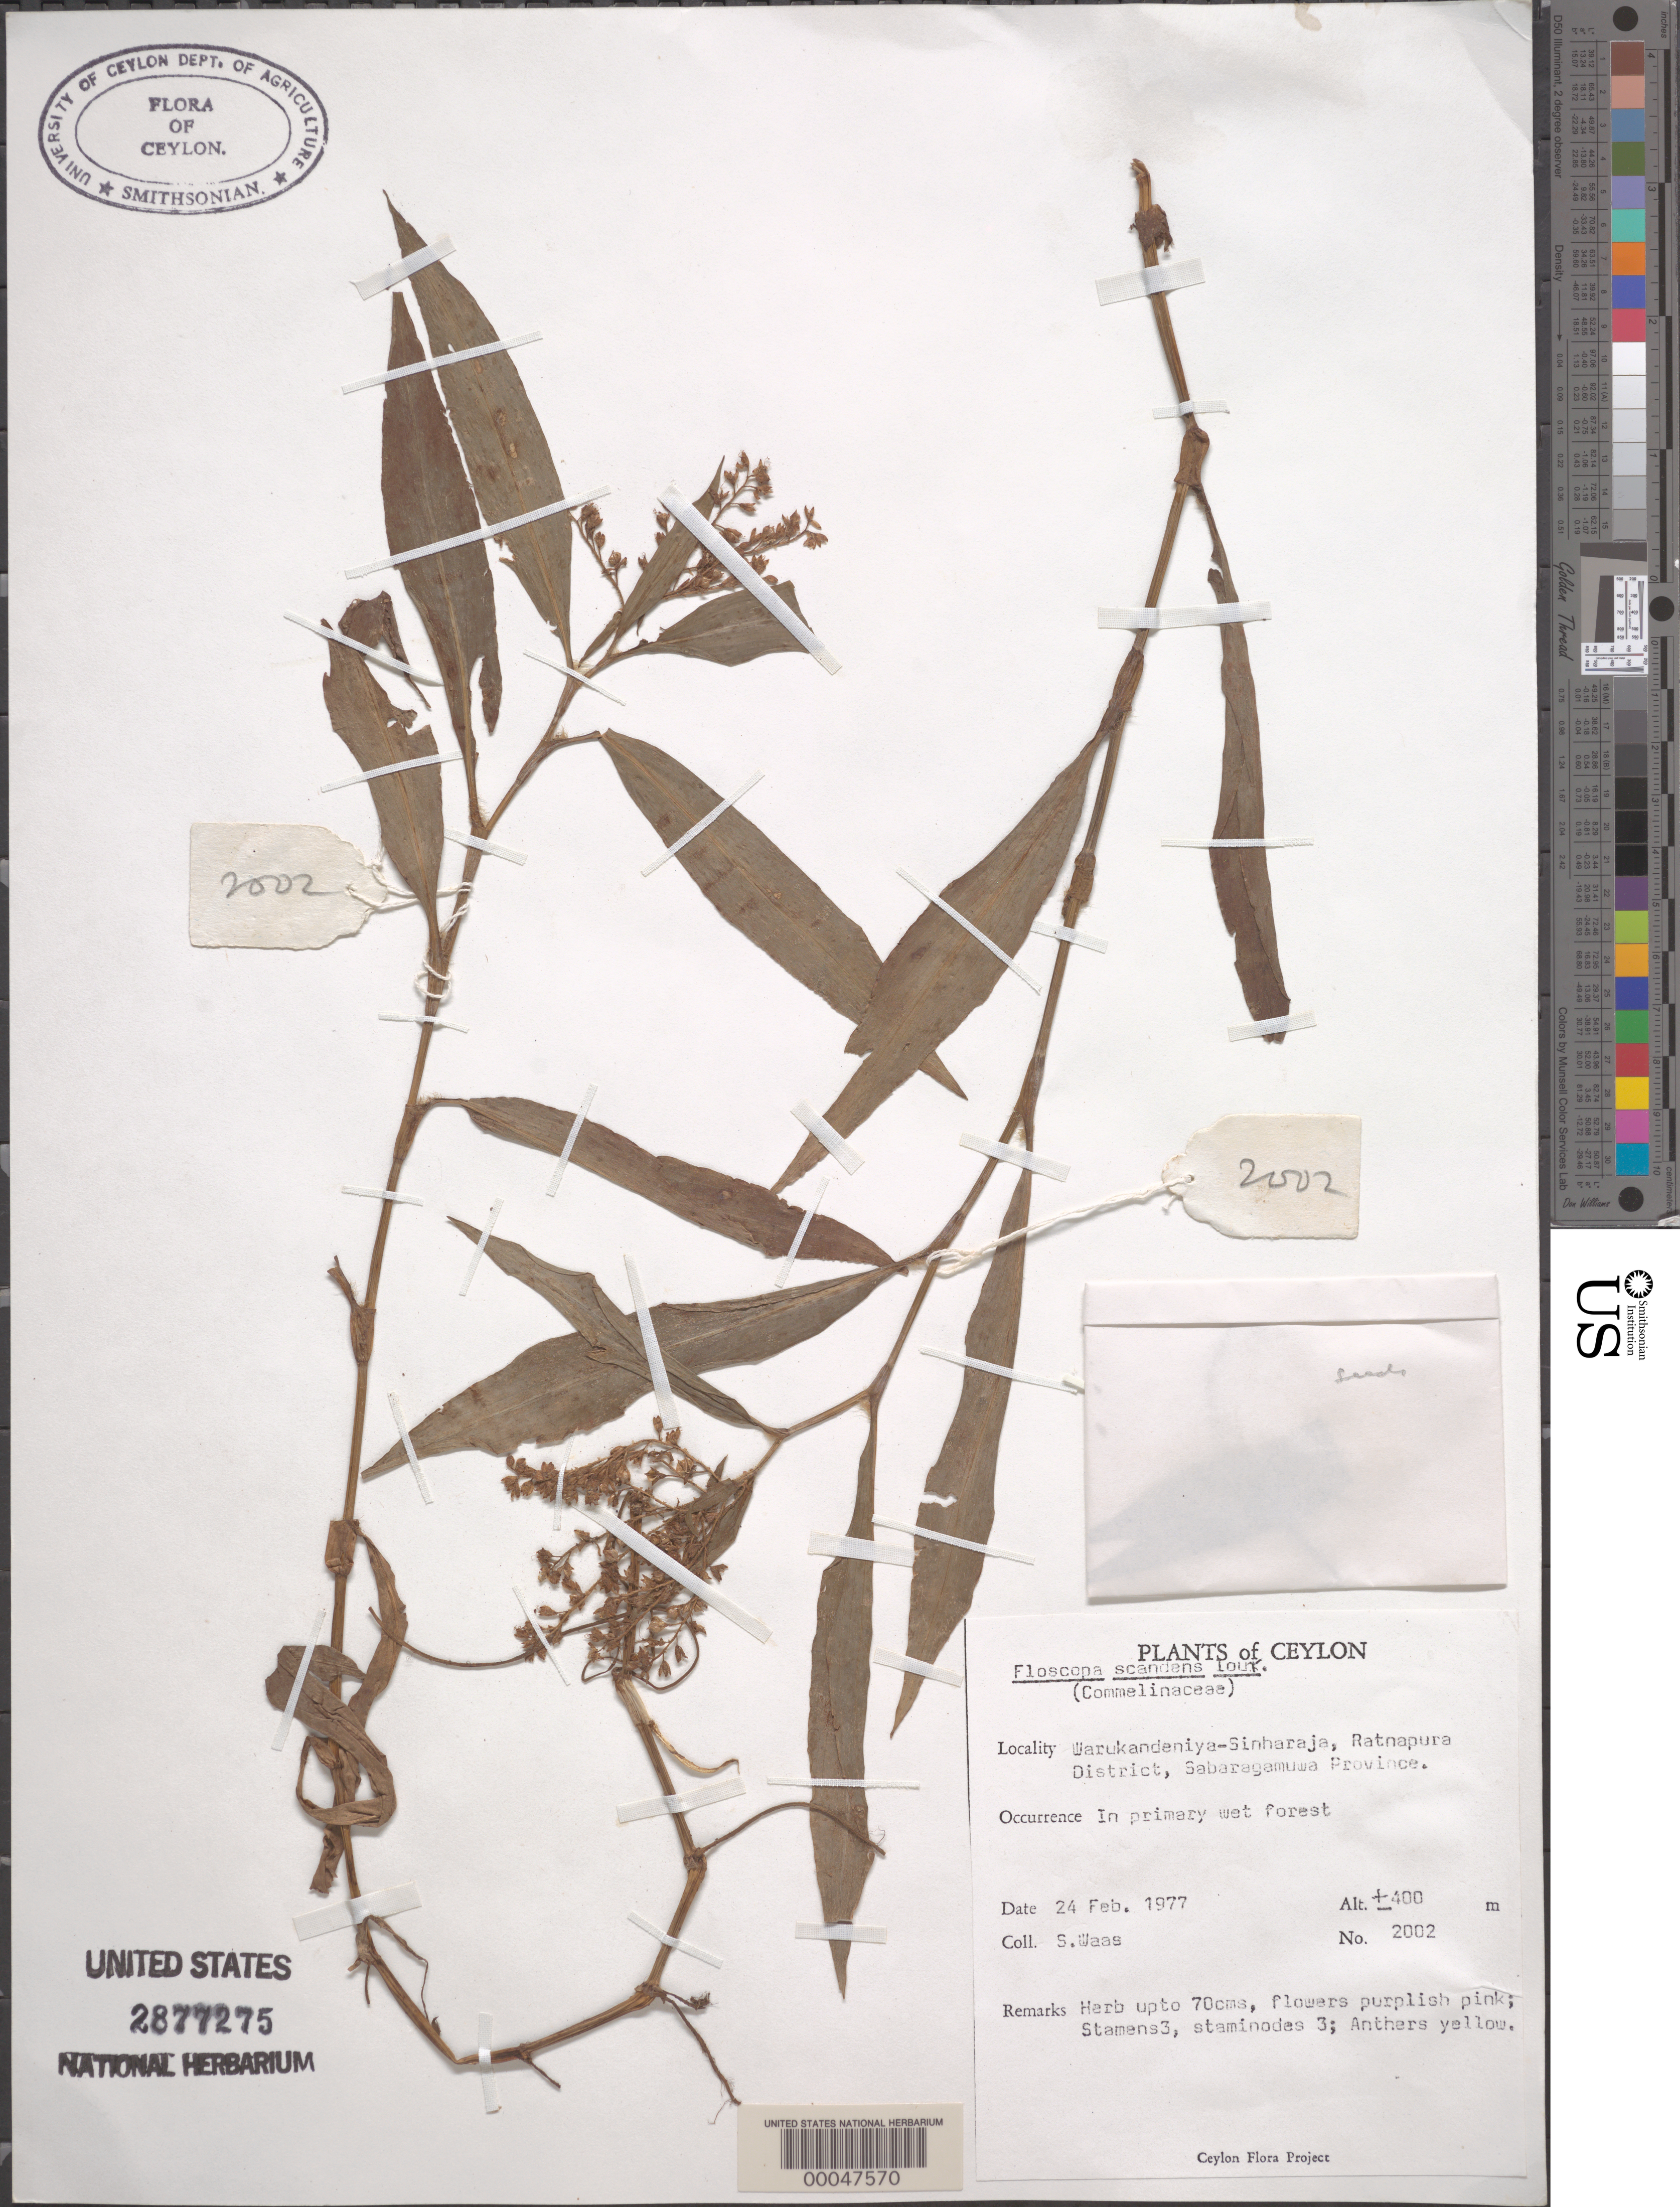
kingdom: Plantae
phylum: Tracheophyta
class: Liliopsida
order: Commelinales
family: Commelinaceae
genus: Floscopa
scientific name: Floscopa scandens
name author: Lour.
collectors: S. Waas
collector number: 2002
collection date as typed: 24 Feb 1977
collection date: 1977-02-24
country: Sri Lanka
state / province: Sabaragamuwa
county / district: Ratnapura Dist.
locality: Warukandeniya-sinharaja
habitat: Wet primary forest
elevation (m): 400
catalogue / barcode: US 2877275